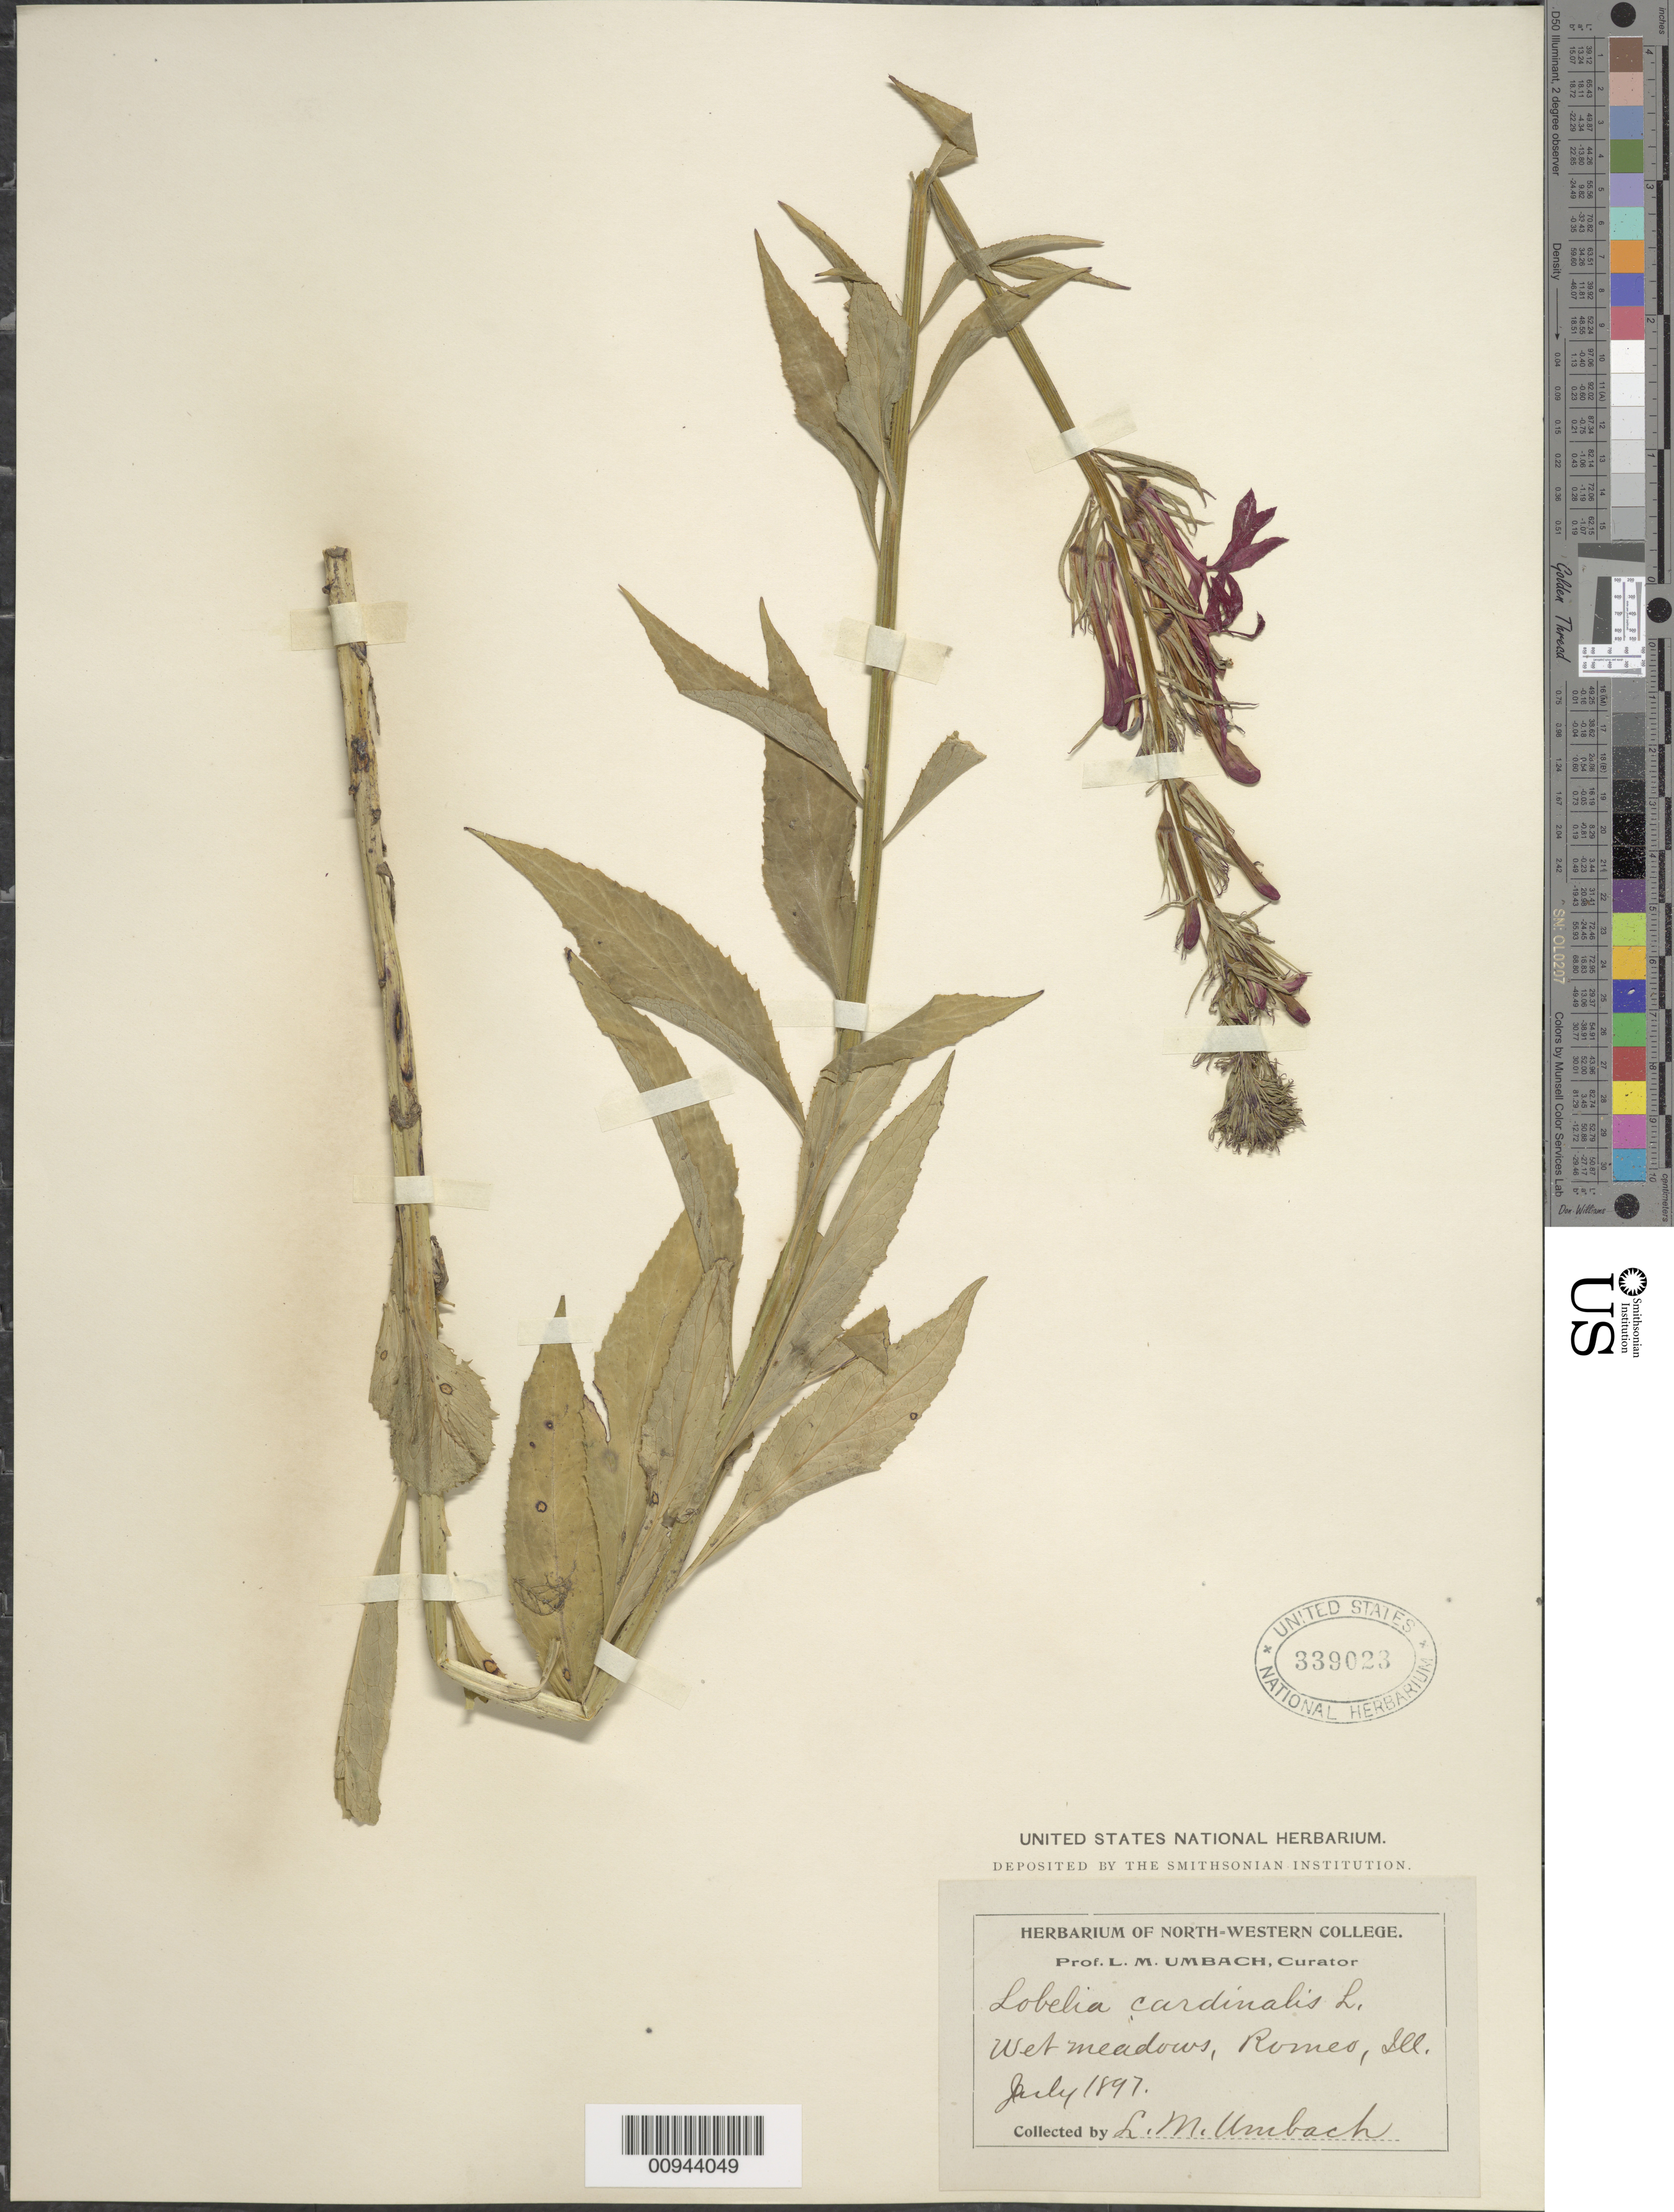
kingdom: Plantae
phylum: Tracheophyta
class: Magnoliopsida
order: Asterales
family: Campanulaceae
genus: Lobelia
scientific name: Lobelia cardinalis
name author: L.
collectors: L. M. Umbach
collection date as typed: Jul 1897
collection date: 1897-07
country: United States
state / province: Illinois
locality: Romeo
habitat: wet meadows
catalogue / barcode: US 339023